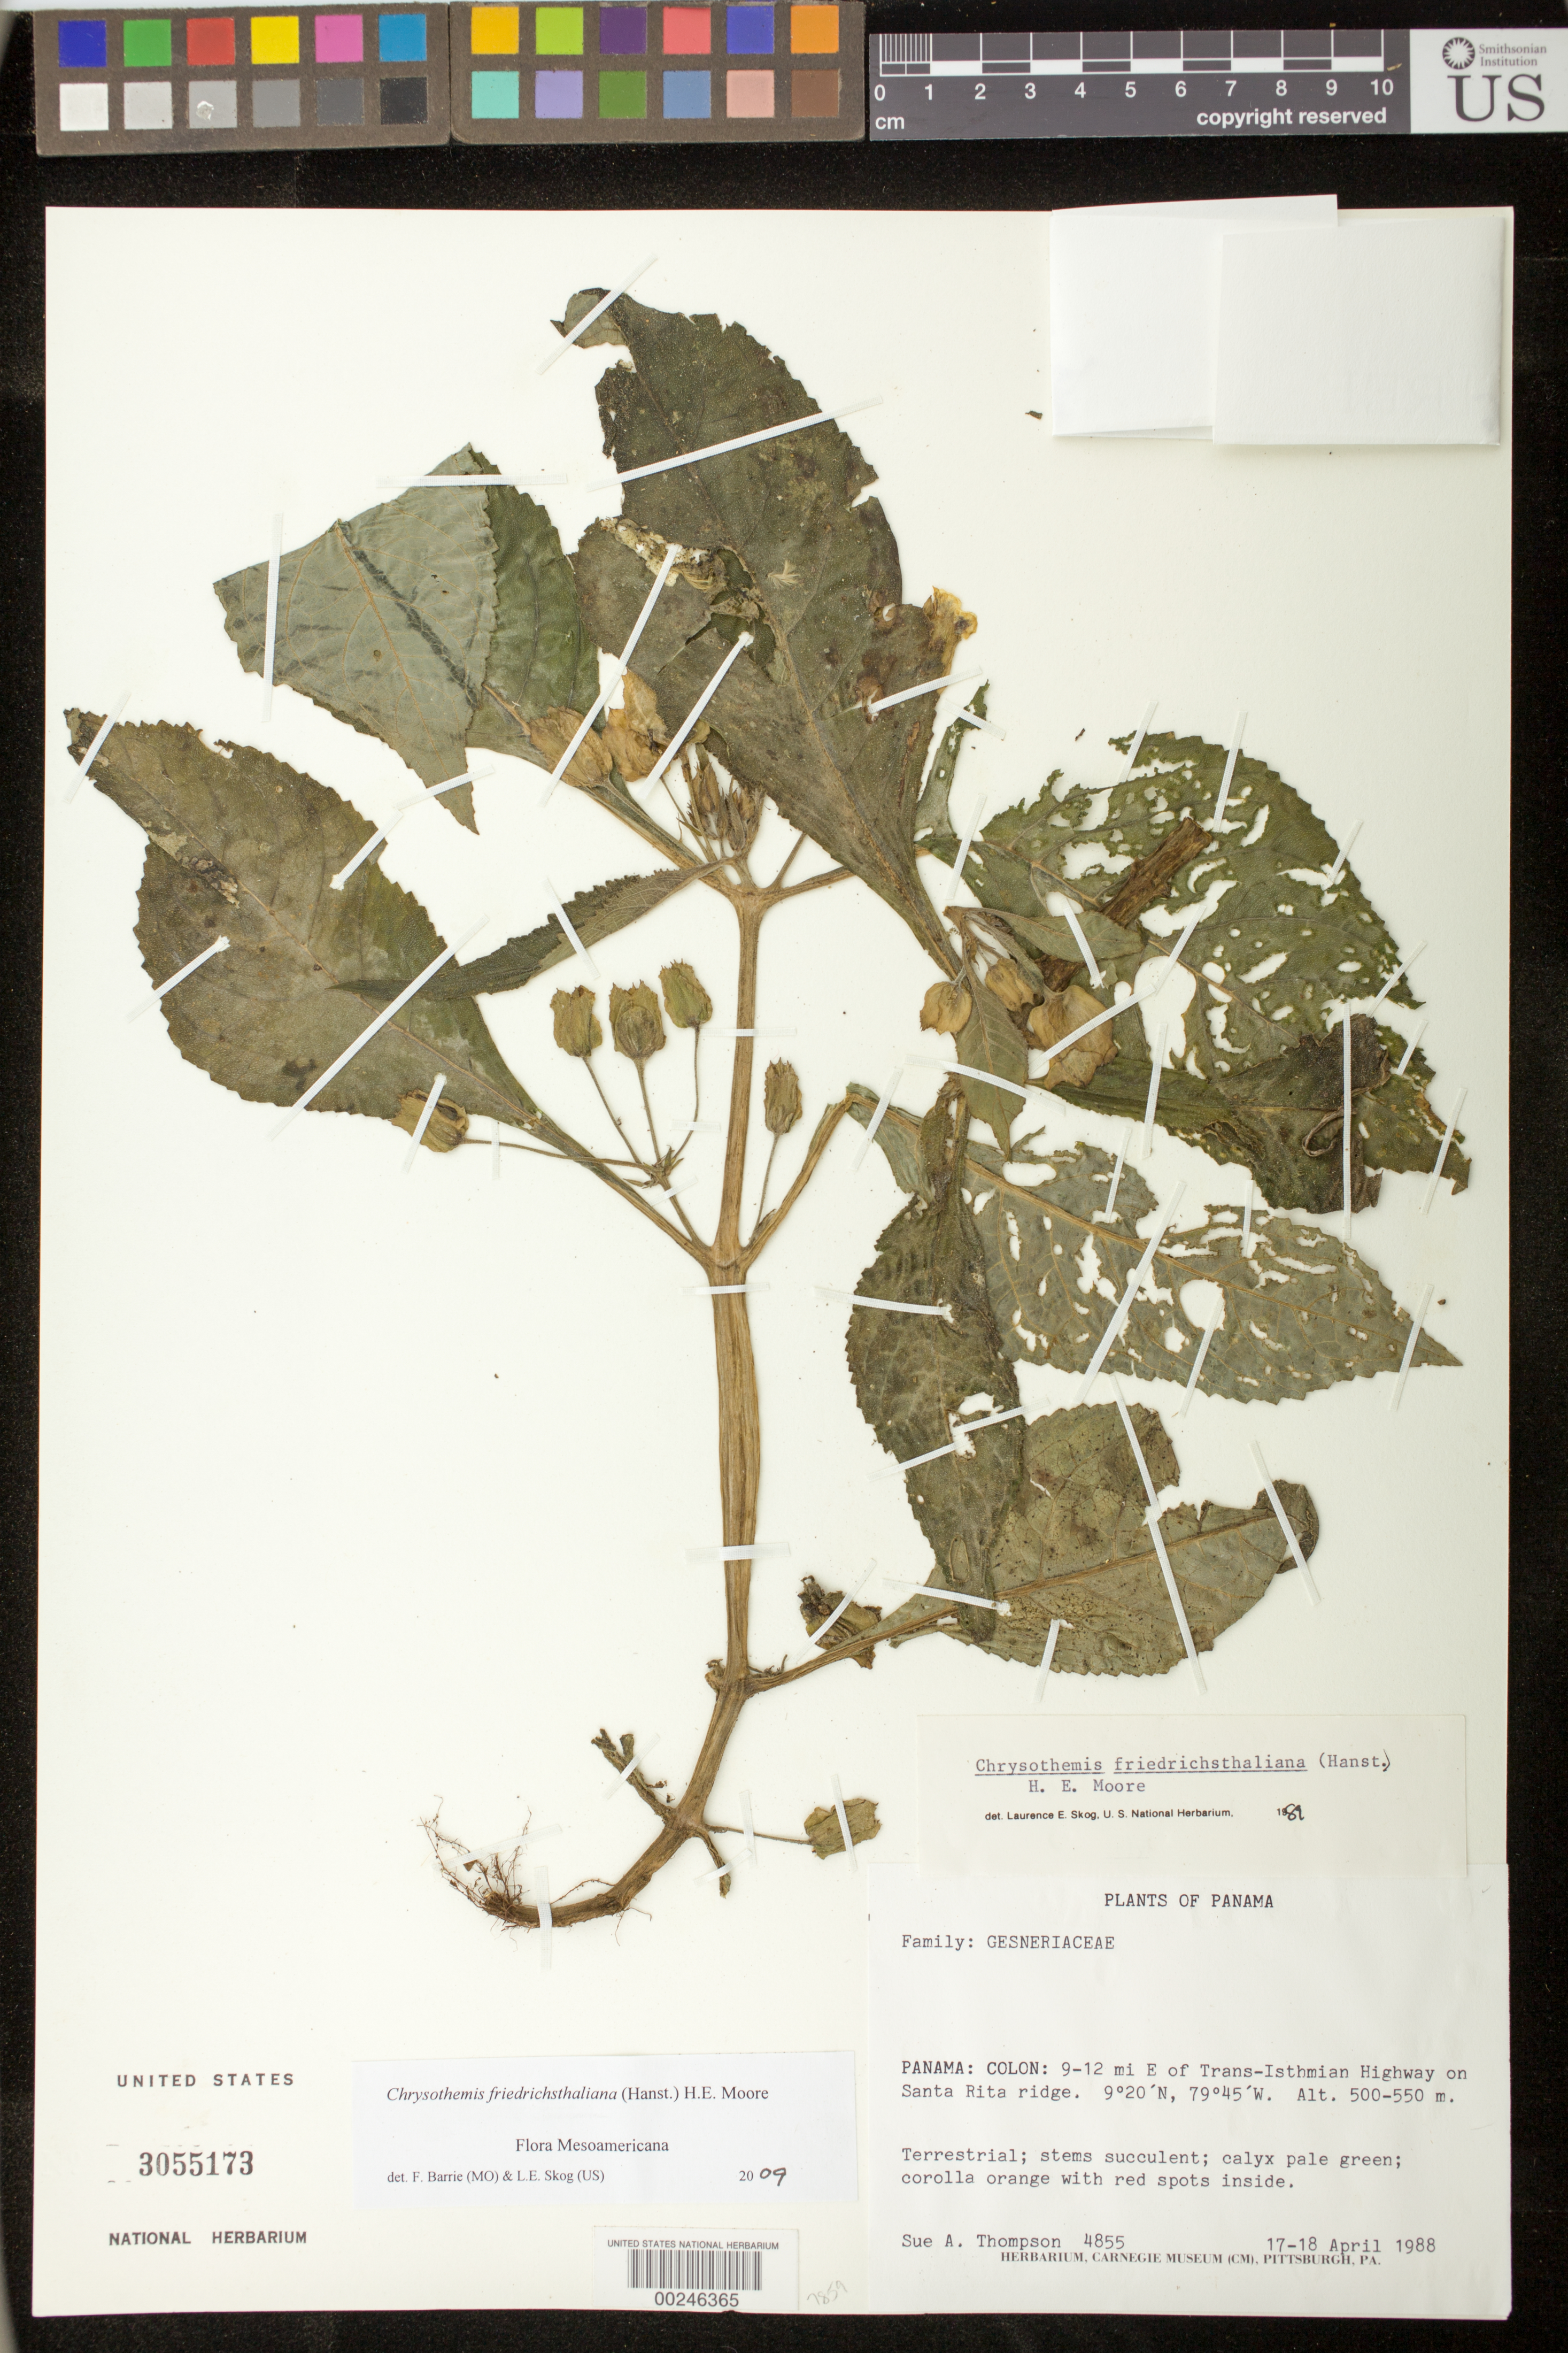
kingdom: Plantae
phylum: Tracheophyta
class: Magnoliopsida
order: Lamiales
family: Gesneriaceae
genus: Chrysothemis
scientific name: Chrysothemis friedrichsthaliana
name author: (Hanst.) H.E. Moore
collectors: S. A. Thompson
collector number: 4855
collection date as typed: Apr 1988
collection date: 1988-04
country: Panama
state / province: Colón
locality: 9-12 mi E of Trans-isthmian highway on Santa Rita ridge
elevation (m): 500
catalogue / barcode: US 3055173